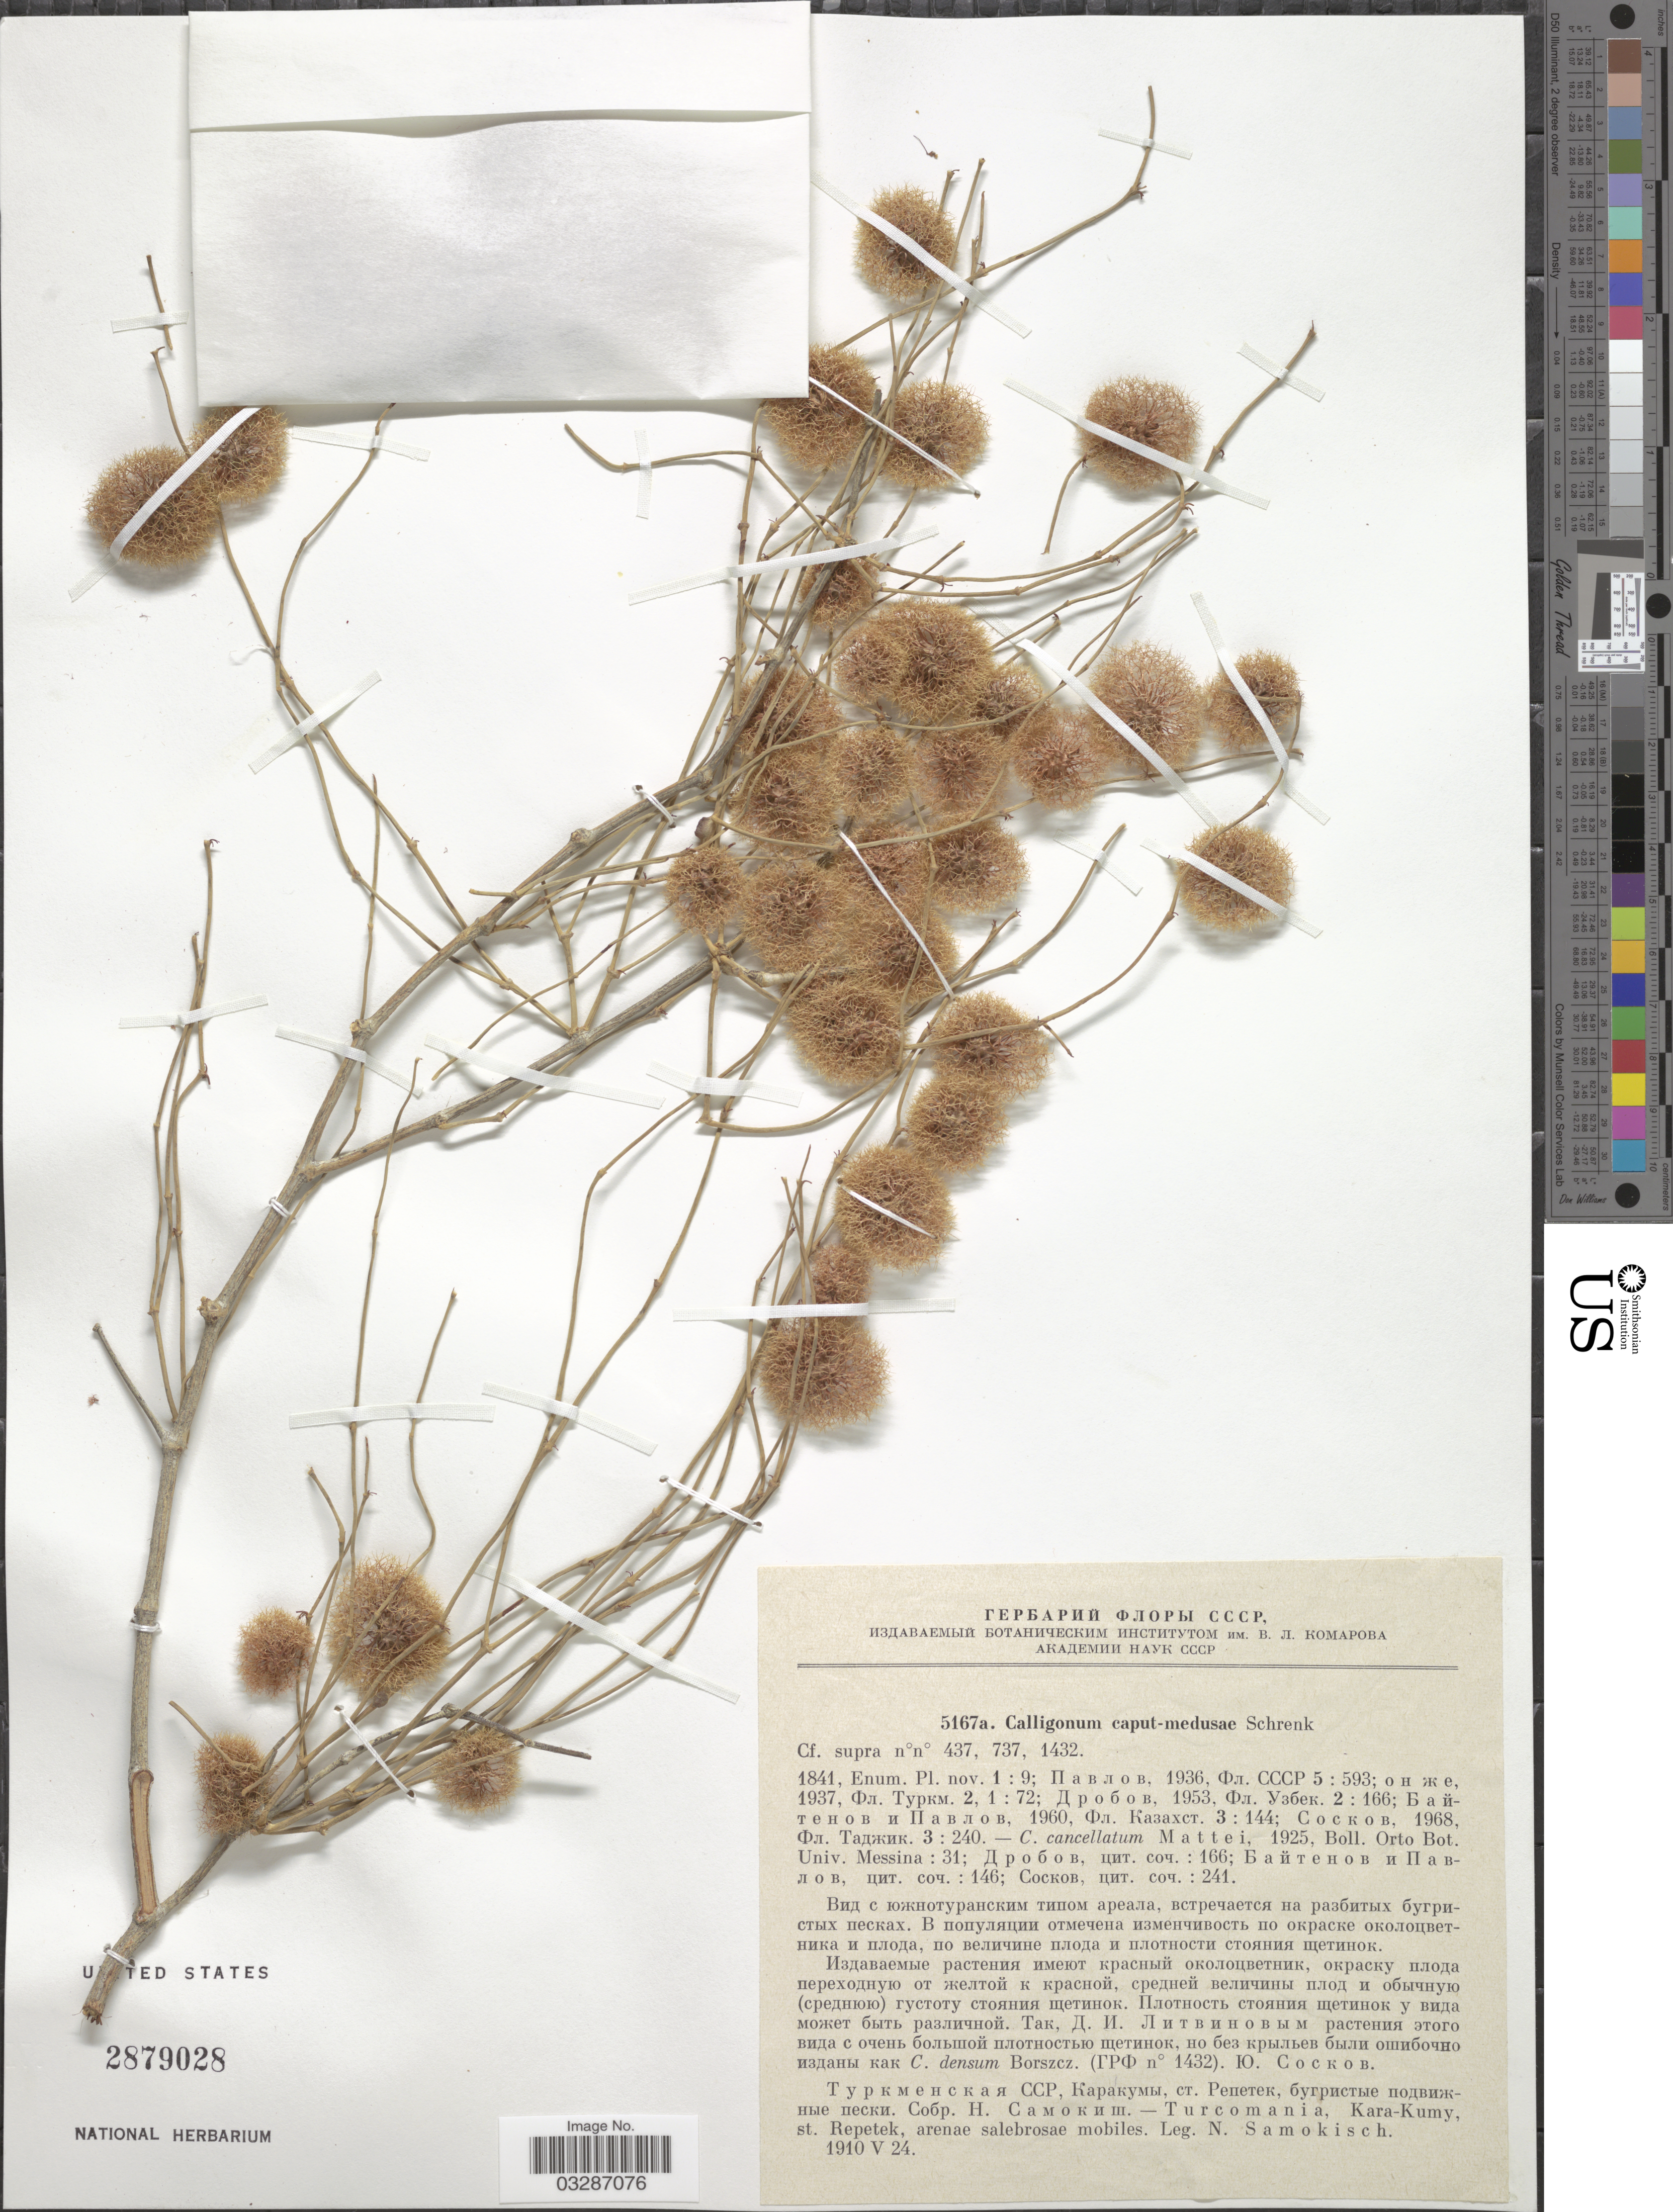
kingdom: Plantae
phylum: Tracheophyta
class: Magnoliopsida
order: Caryophyllales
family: Polygonaceae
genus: Calligonum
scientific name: Calligonum caput-medusae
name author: Schrenk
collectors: N. Samokisch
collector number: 5167a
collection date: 1910-05-24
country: Turkmenistan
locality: Turcomania, Kara-Kumy, st. Repetek, arenae salebrosae mobiles.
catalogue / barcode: US 2879028